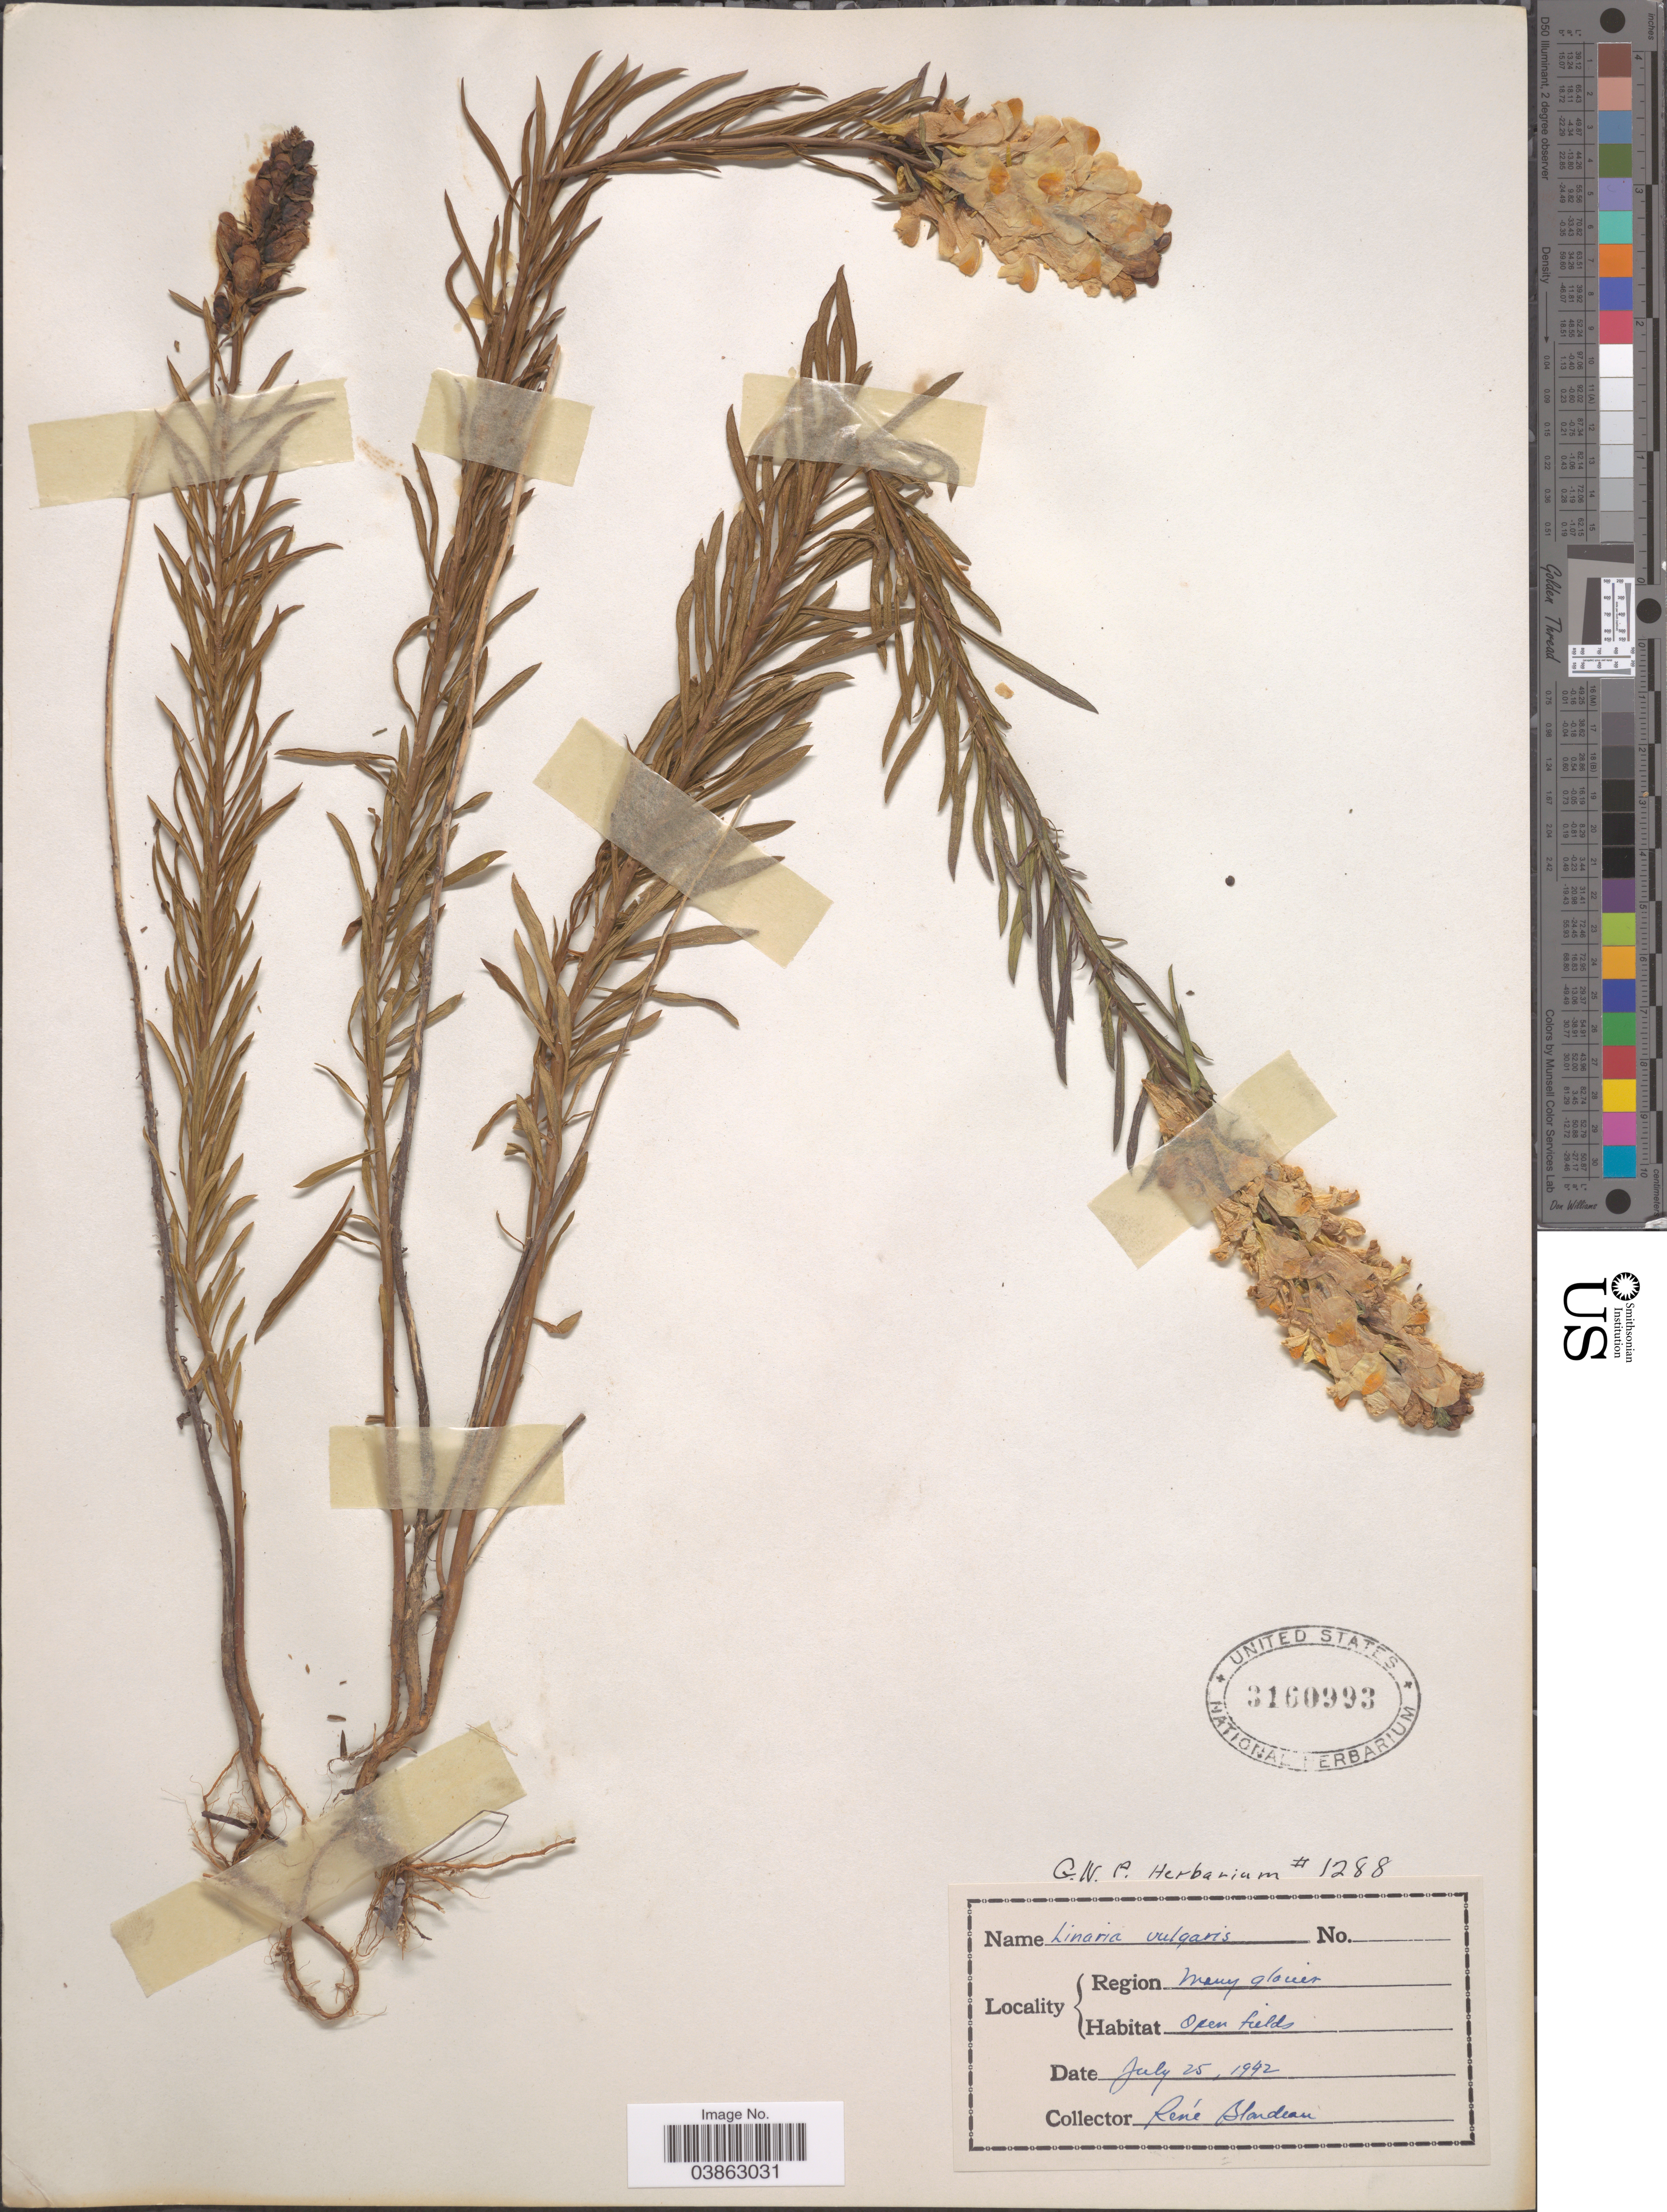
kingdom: Plantae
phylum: Tracheophyta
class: Magnoliopsida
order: Lamiales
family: Plantaginaceae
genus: Linaria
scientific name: Linaria vulgaris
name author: Mill.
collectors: R. Blandeau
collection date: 1942-07-25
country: United States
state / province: Montana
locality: Region Many glacier.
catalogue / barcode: US 3160993